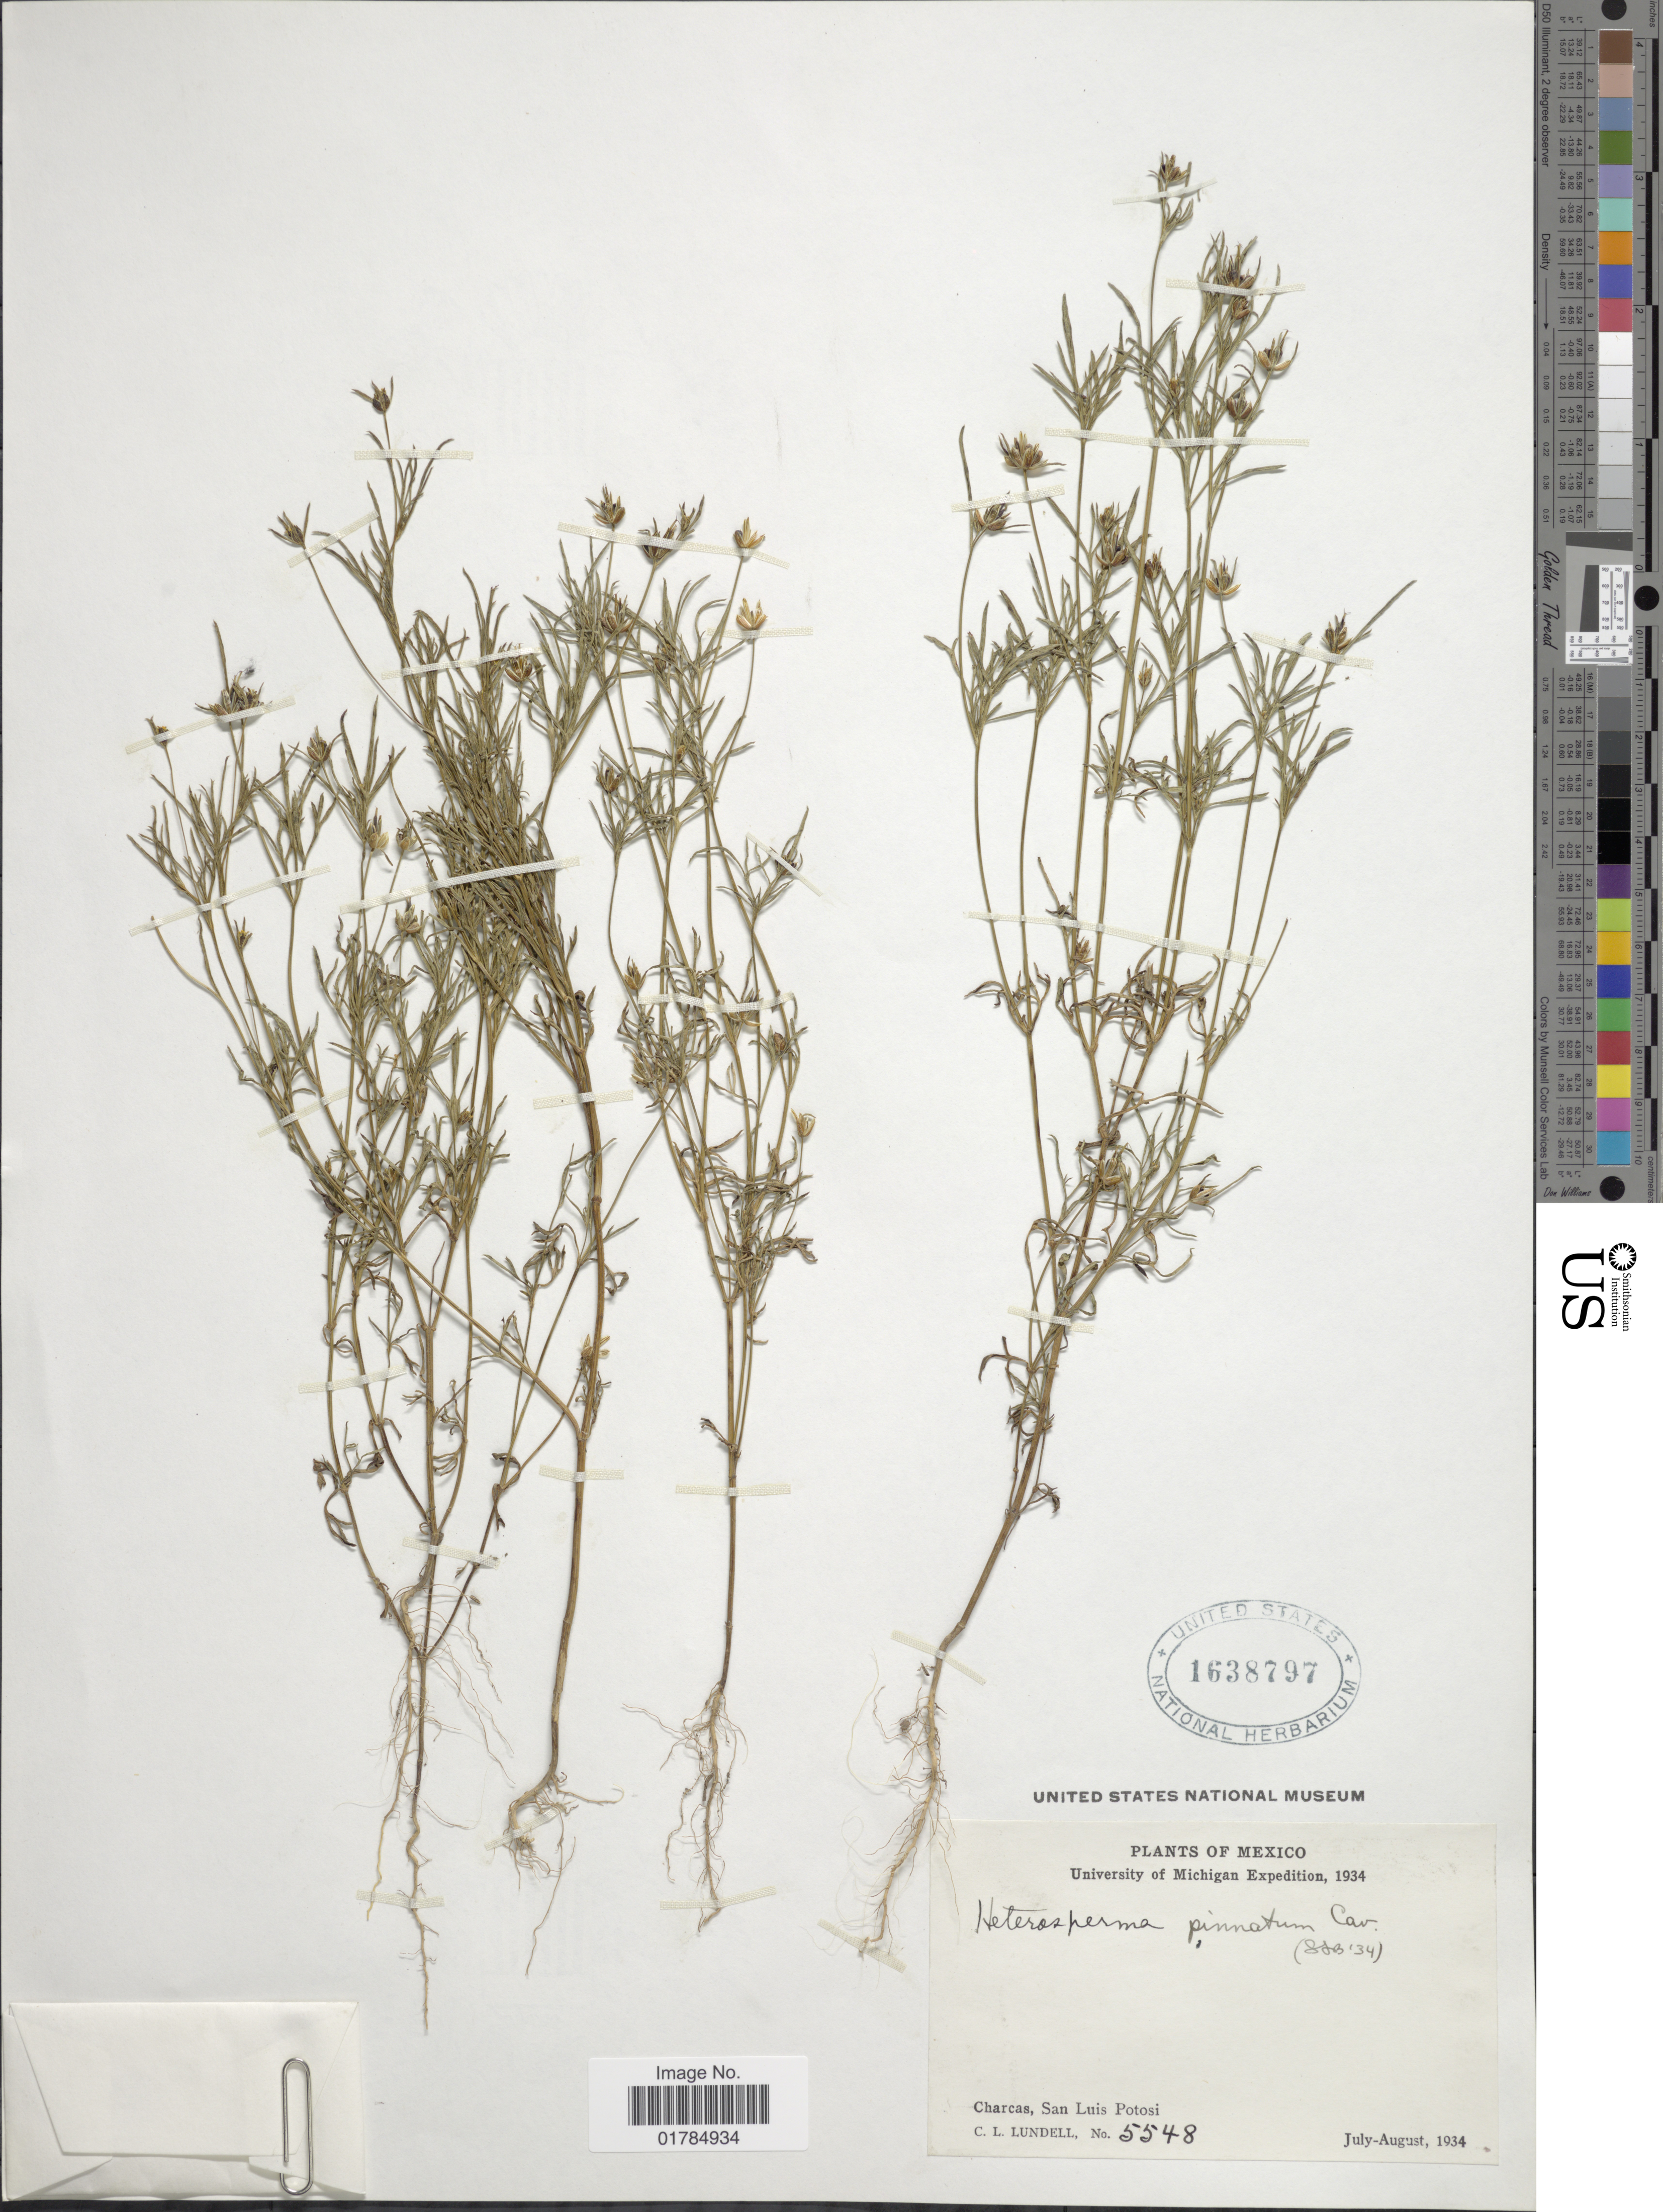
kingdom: Plantae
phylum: Tracheophyta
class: Magnoliopsida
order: Asterales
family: Asteraceae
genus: Heterosperma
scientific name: Heterosperma pinnatum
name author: Cav.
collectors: C. L. Lundell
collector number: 5548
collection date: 1934-07/1934-08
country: Mexico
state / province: San Luis Potosí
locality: Charcas, San LUis Potosi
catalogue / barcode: US 1638797